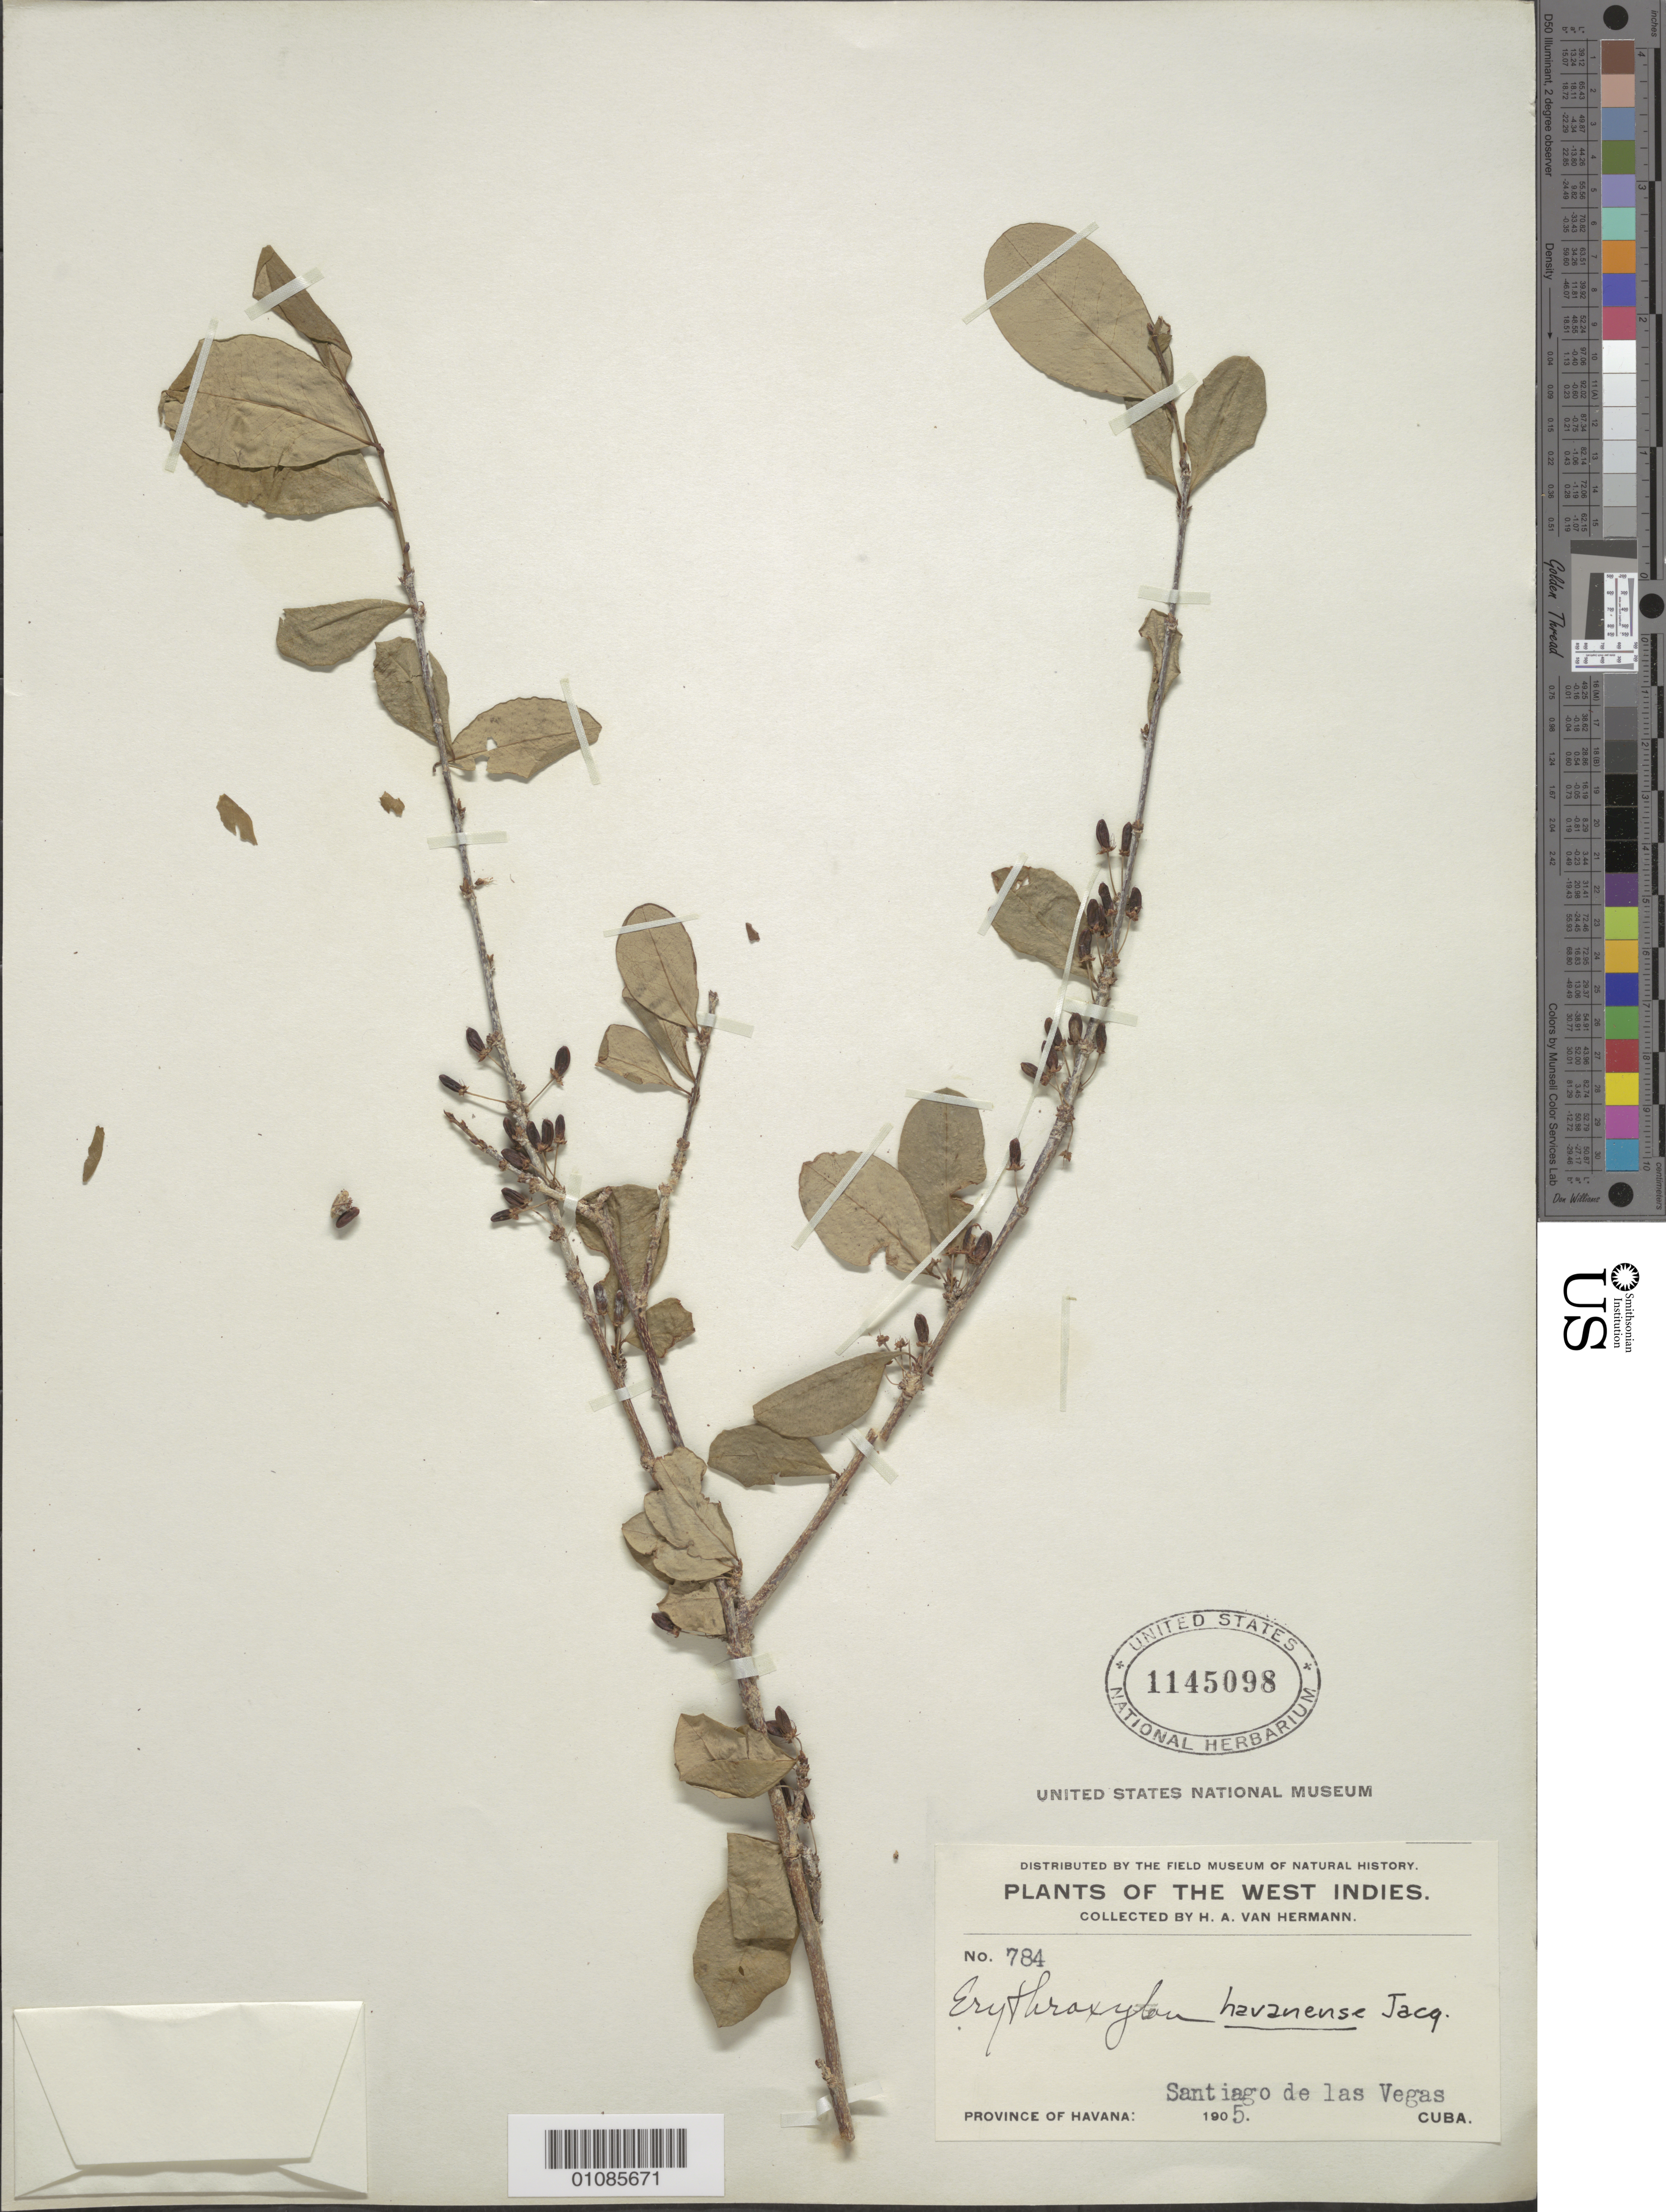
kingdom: Plantae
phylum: Tracheophyta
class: Magnoliopsida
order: Malpighiales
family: Erythroxylaceae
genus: Erythroxylum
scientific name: Erythroxylum havanense var. havanense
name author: Jacq.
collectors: V. Hermann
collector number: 784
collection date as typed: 1905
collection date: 1905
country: Cuba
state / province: La Habana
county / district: Municipio Boyeros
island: Cuba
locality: Santiago de las Vegas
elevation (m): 97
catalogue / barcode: US 1145098